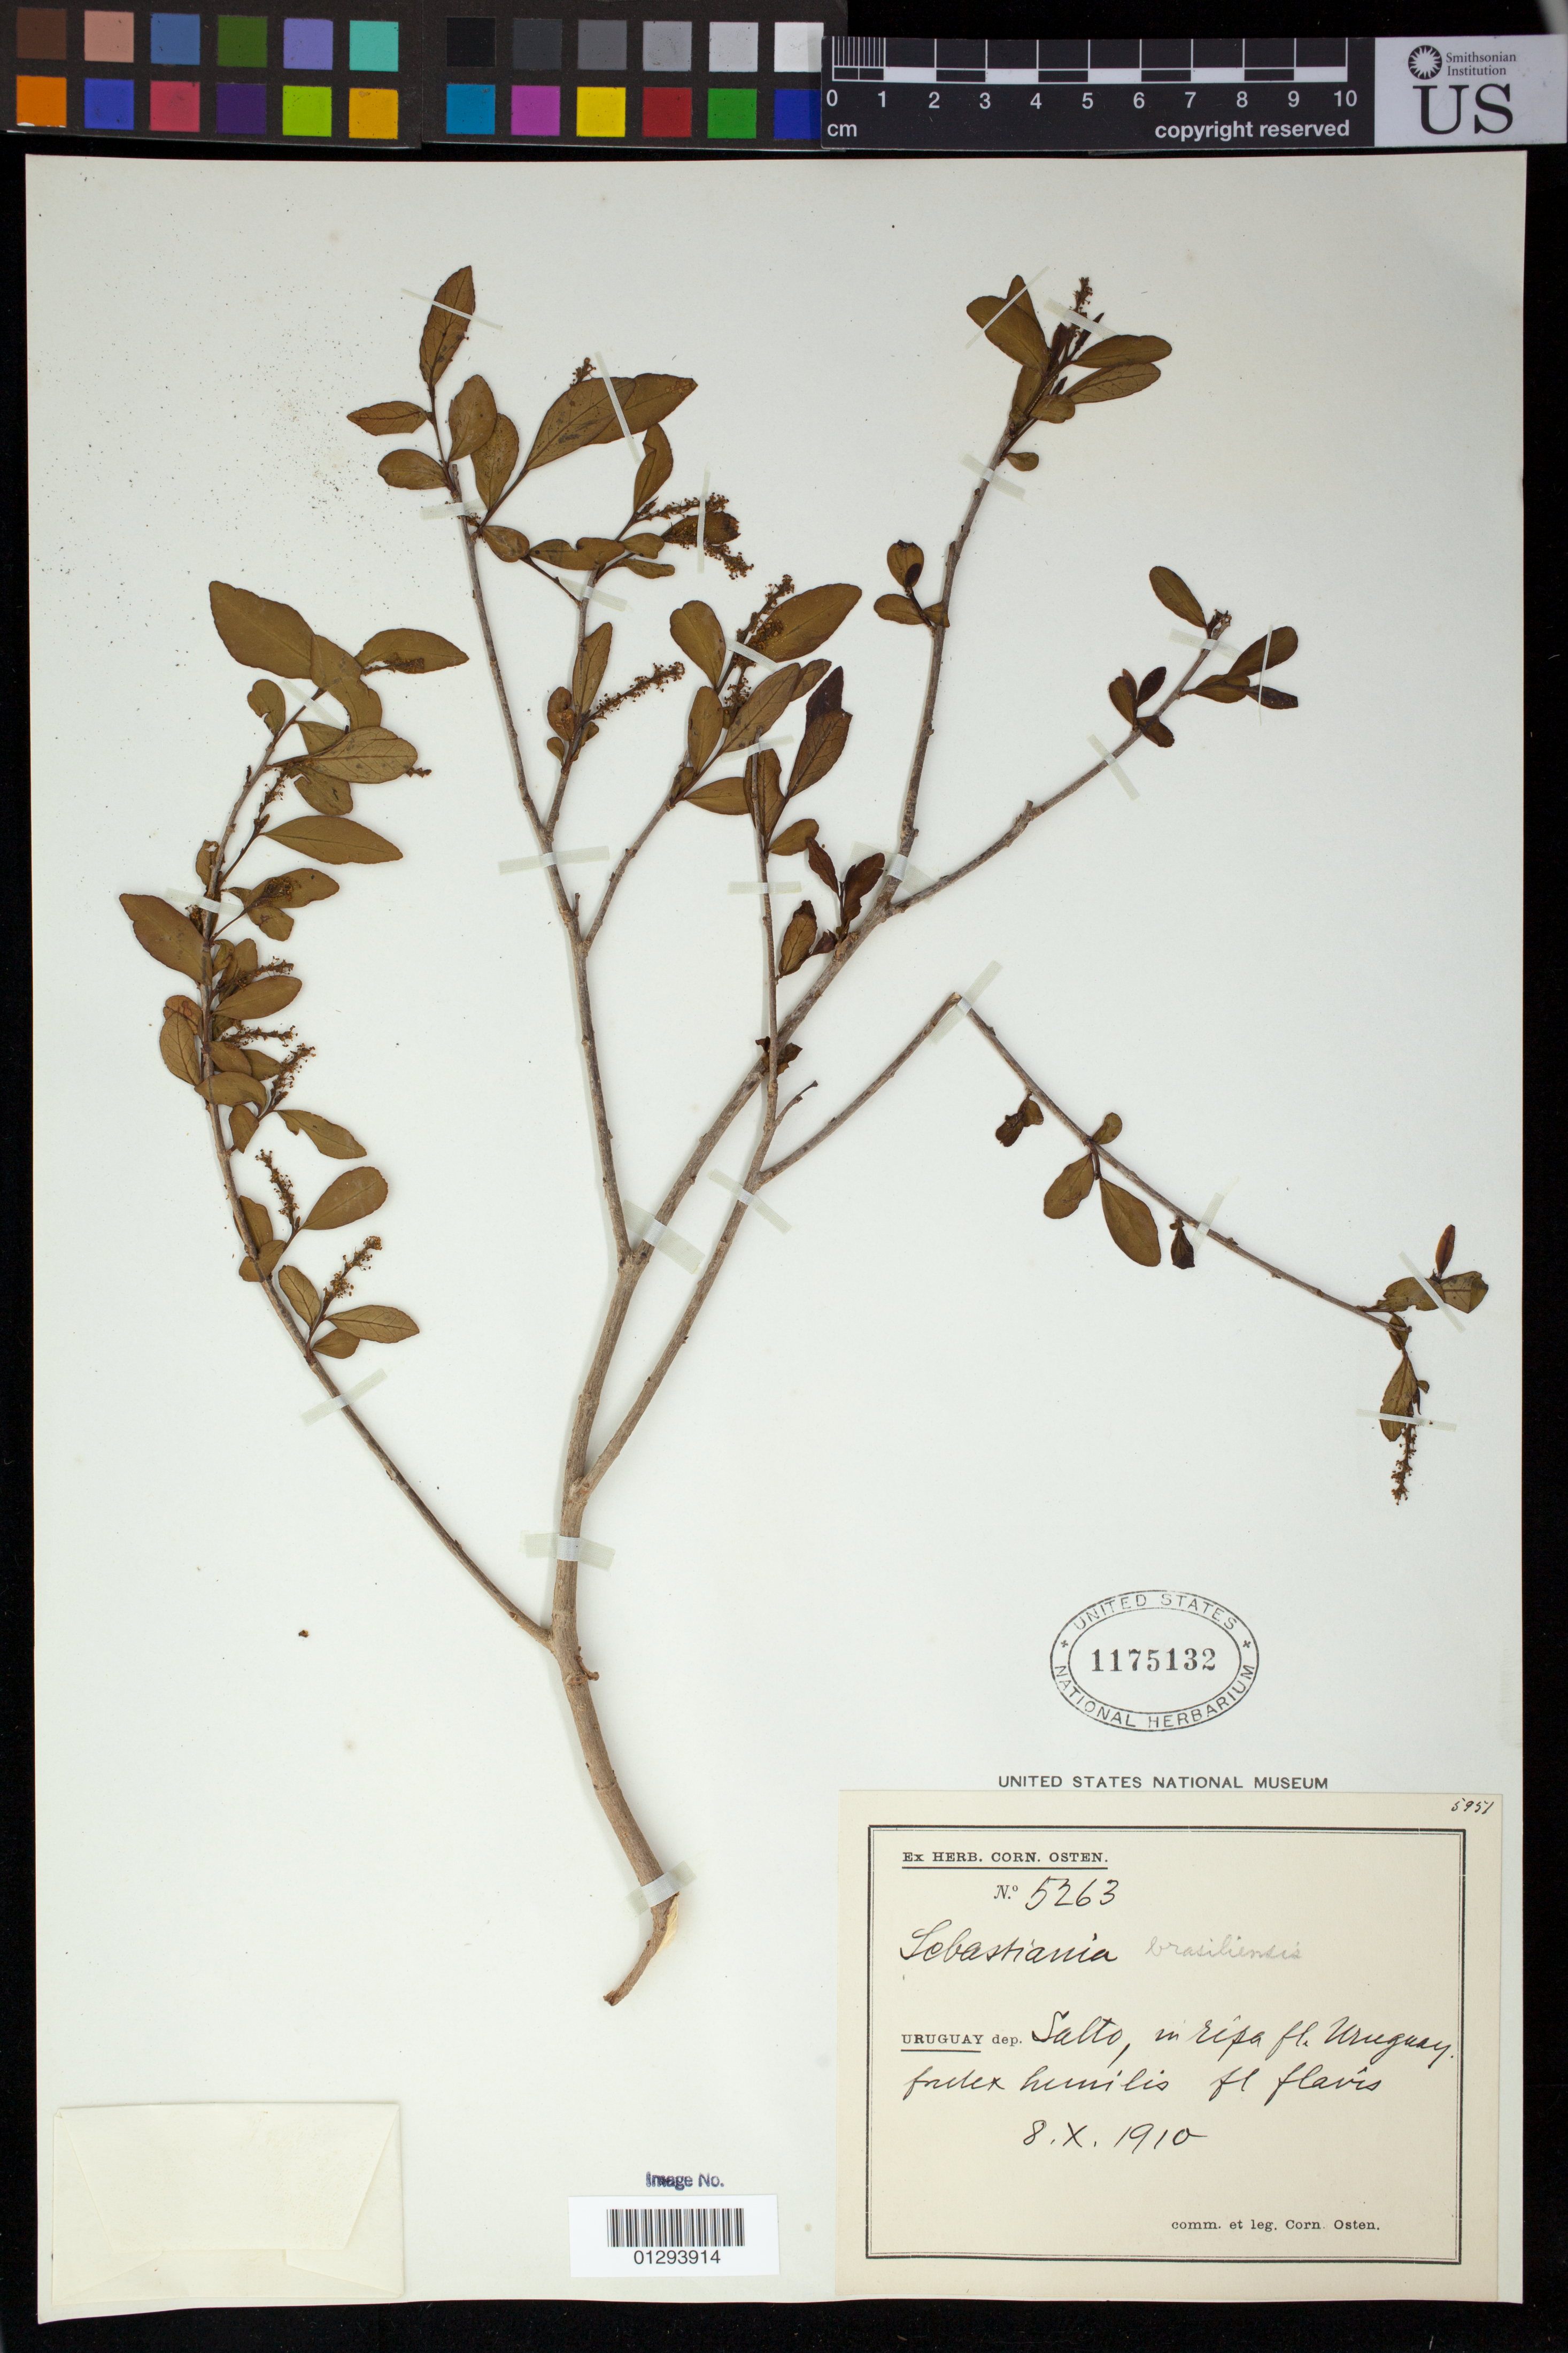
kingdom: Plantae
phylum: Tracheophyta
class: Magnoliopsida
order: Malpighiales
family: Euphorbiaceae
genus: Sebastiania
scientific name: Sebastiania brasiliensis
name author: Spreng.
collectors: C. Osten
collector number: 5263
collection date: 1910-10-08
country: Uruguay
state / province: Salto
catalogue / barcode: US 1175132